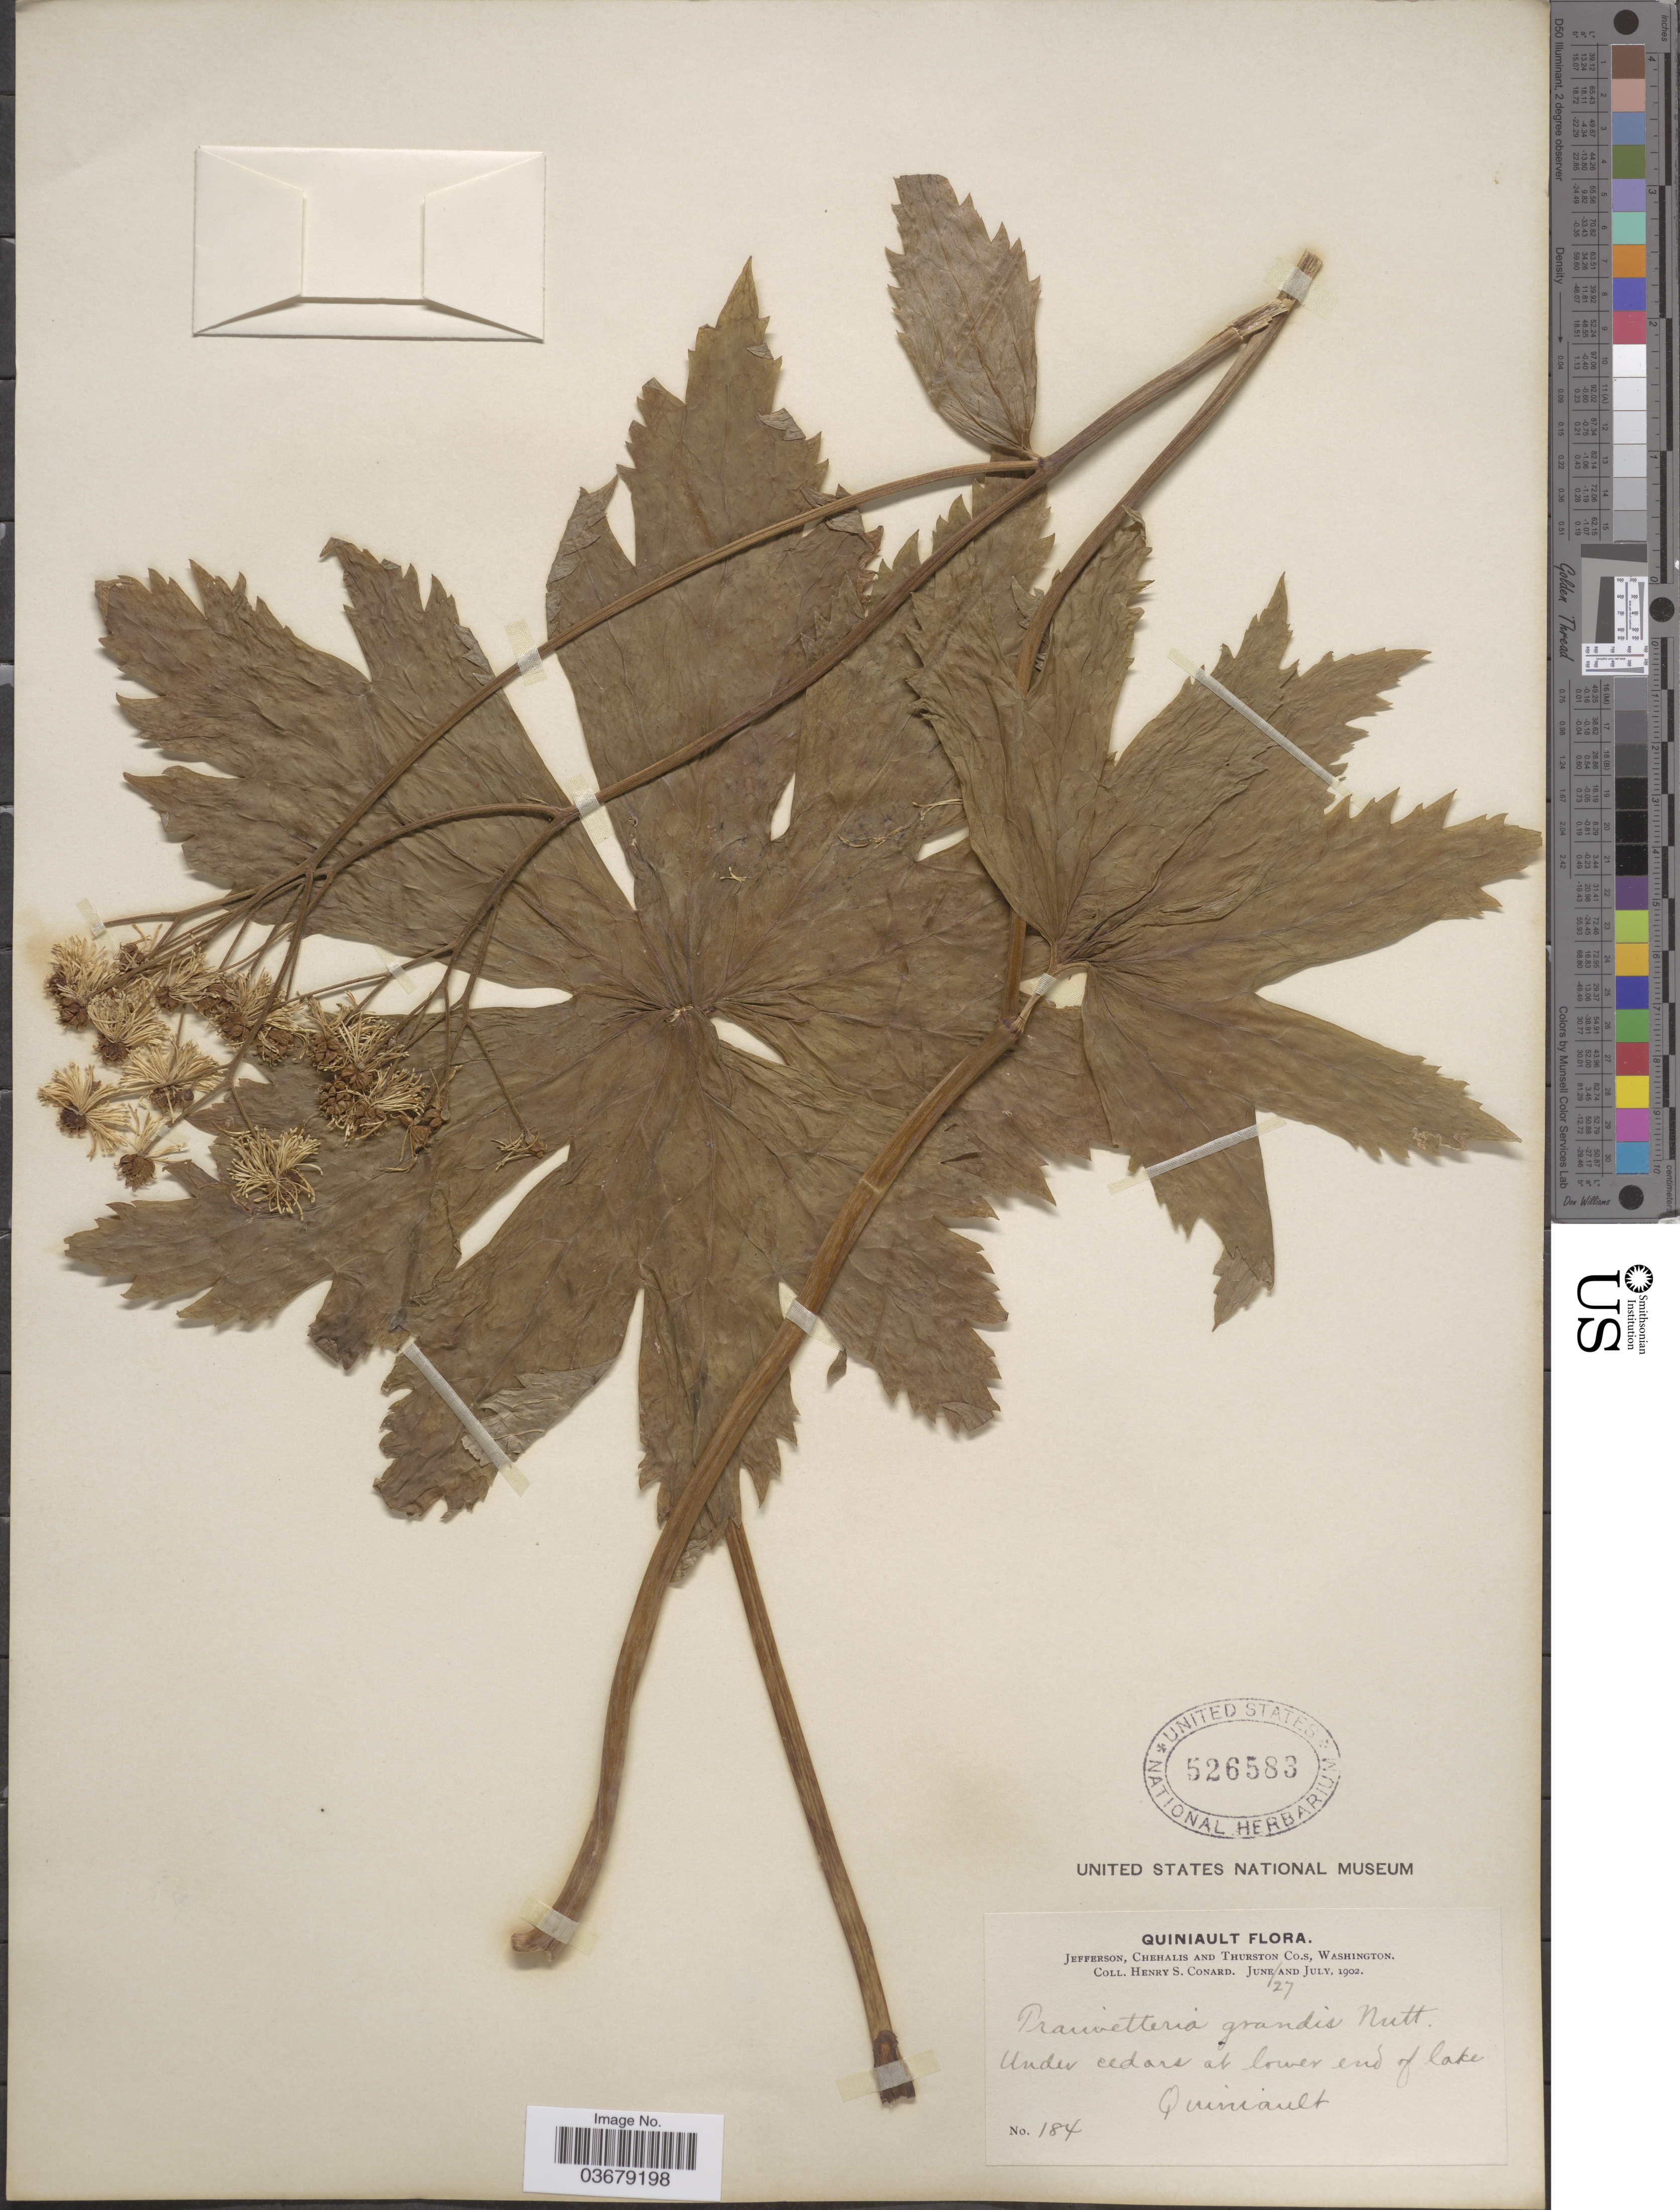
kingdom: Plantae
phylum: Tracheophyta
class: Magnoliopsida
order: Ranunculales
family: Ranunculaceae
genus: Trautvetteria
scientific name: Trautvetteria caroliniensis var. grandis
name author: (Water) Vail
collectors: H. S. Conard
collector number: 184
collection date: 1902-06-27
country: Canada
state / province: British Columbia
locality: Quiniault. Jefferson, Chehalis and Thurston Co.s. At lower end of lake Quiniault.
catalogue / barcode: US 526583